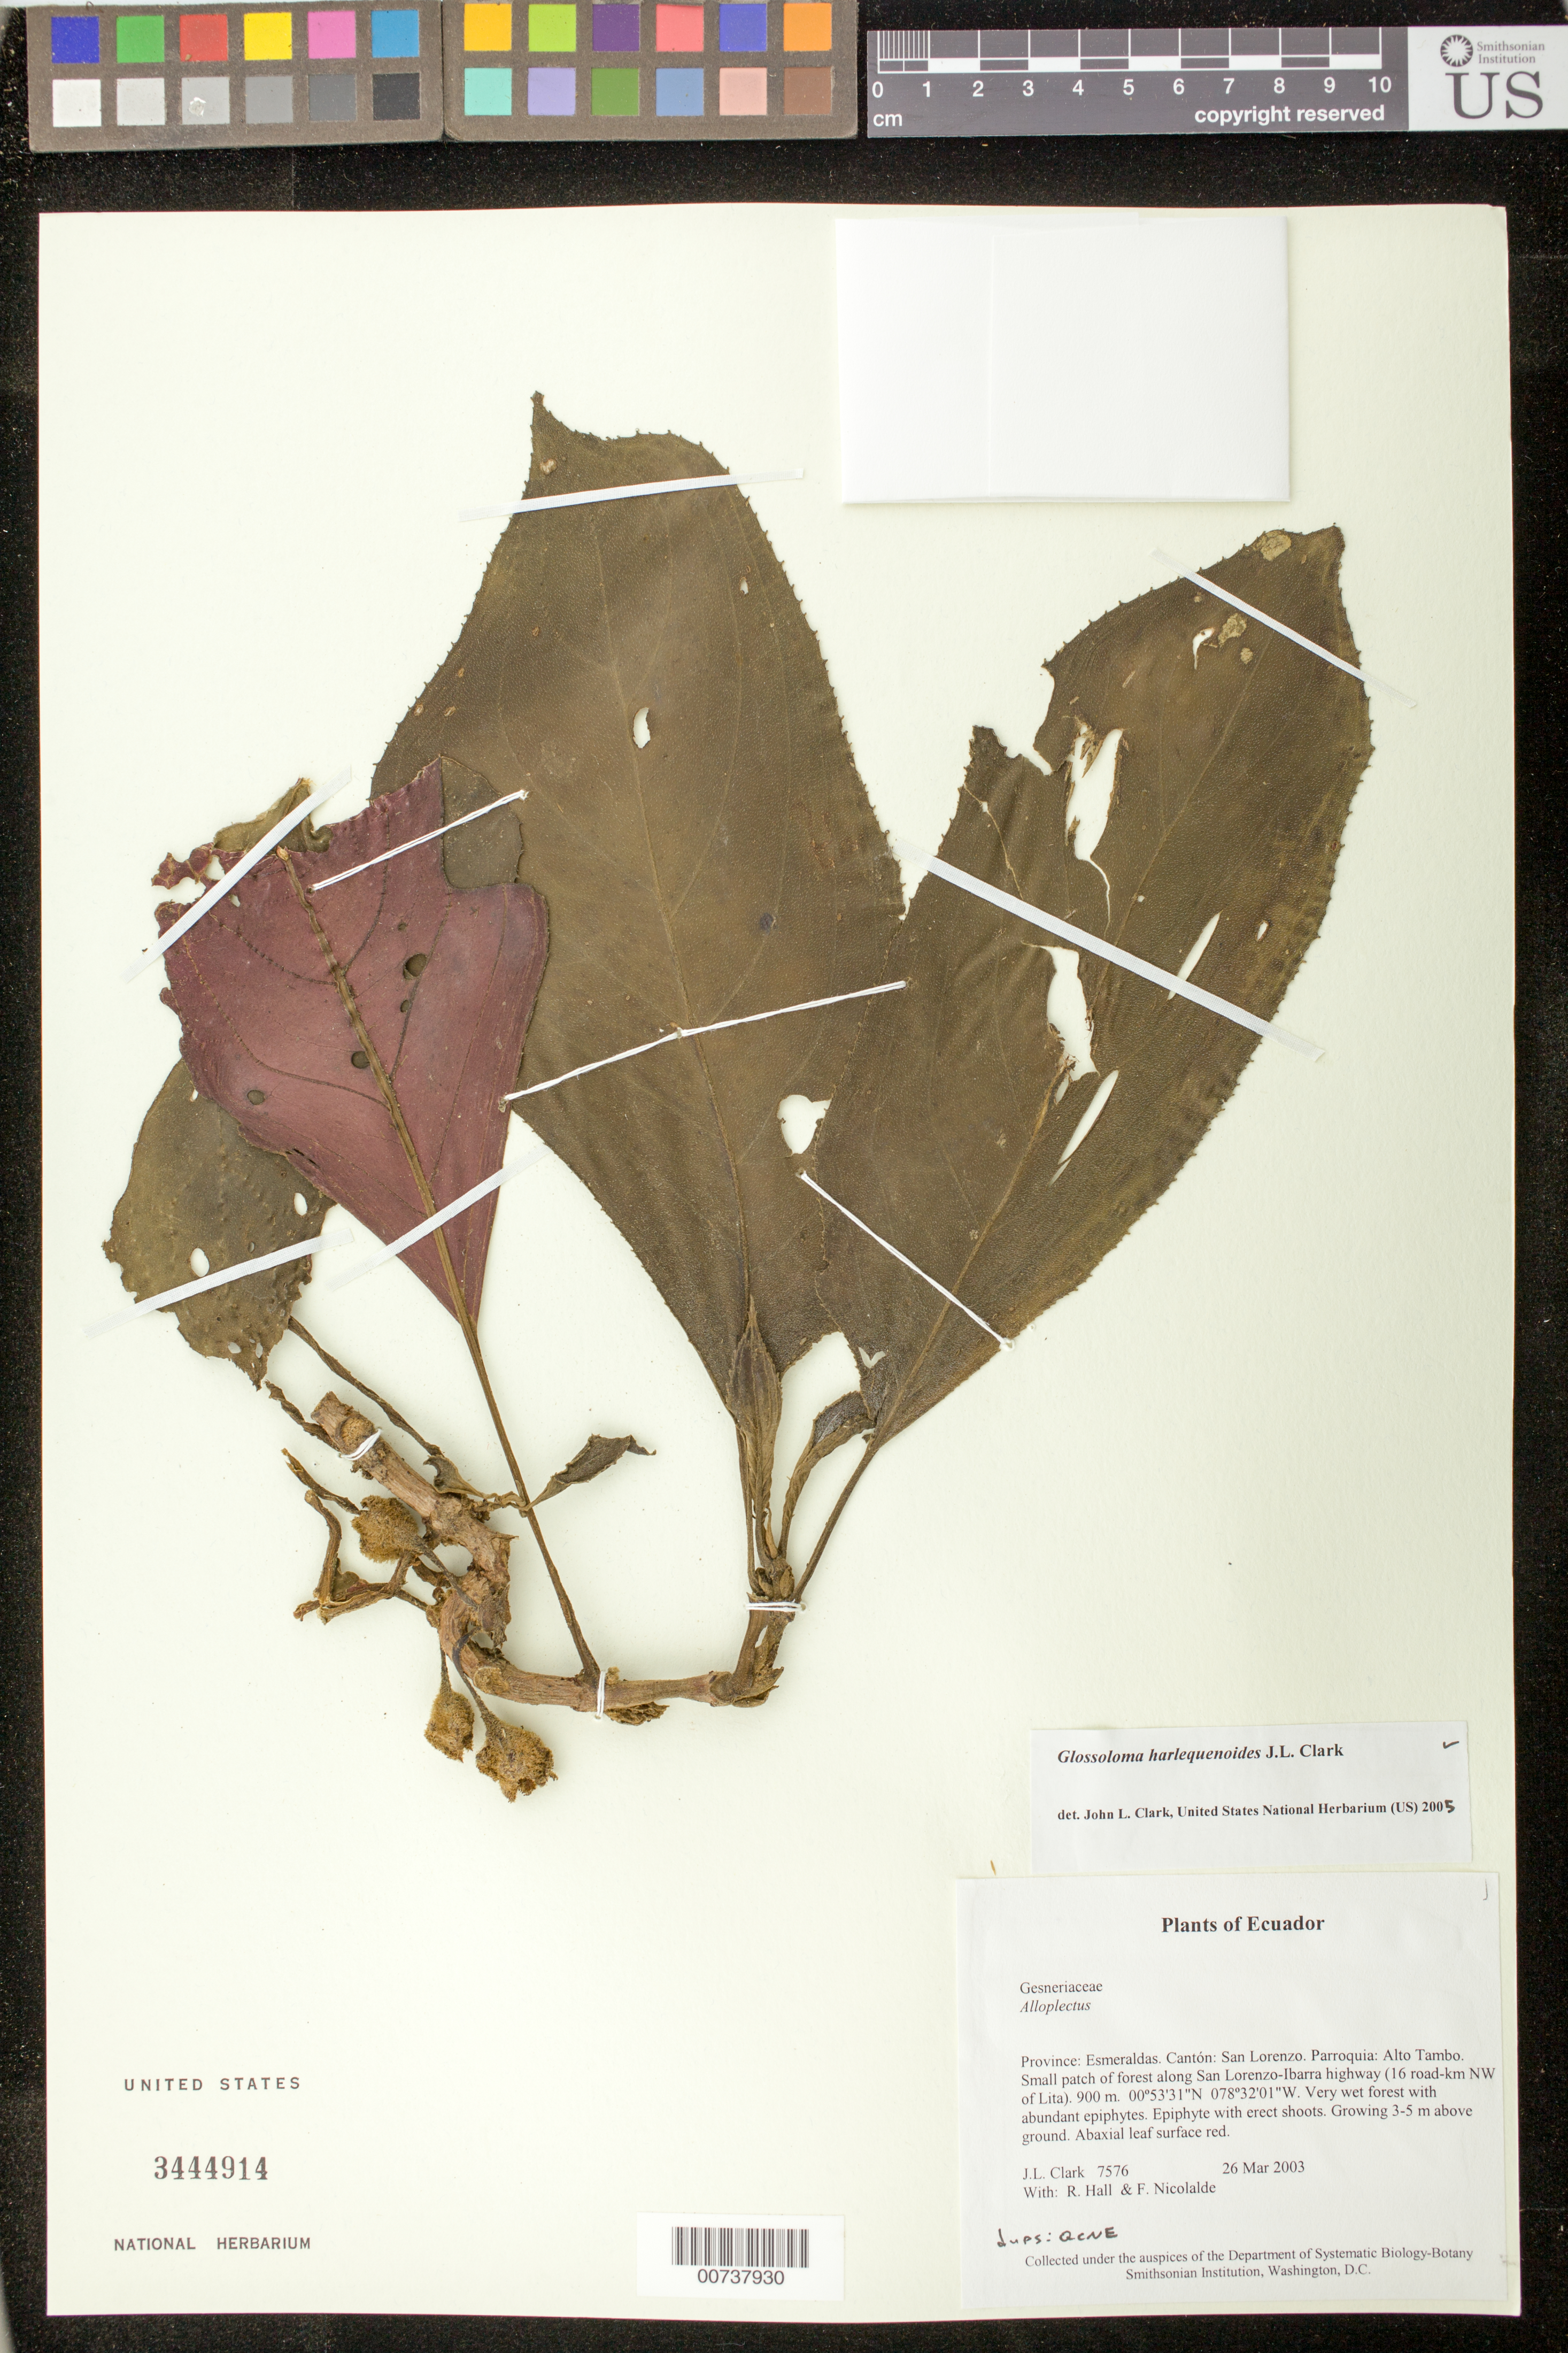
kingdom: Plantae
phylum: Tracheophyta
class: Magnoliopsida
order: Lamiales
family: Gesneriaceae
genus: Glossoloma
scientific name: Glossoloma harlequinoides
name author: J.L. Clark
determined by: Clark, J. L., (SEL), The Marie Selby Botanical Garden (UNITED STATES)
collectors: J. L. Clark, R. Hall & F. Nicolalde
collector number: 7576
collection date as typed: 26 Mar 2003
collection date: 2003-03-26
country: Ecuador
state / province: Esmeraldas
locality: San Lorenzo. Parroquia: Alto Tambo. Small patch of forest along San Lorenzo-Ibarra highway (16 road-km NW of Lita).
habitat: Very wet forest with abundant epiphytes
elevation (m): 900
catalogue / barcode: US 3444914